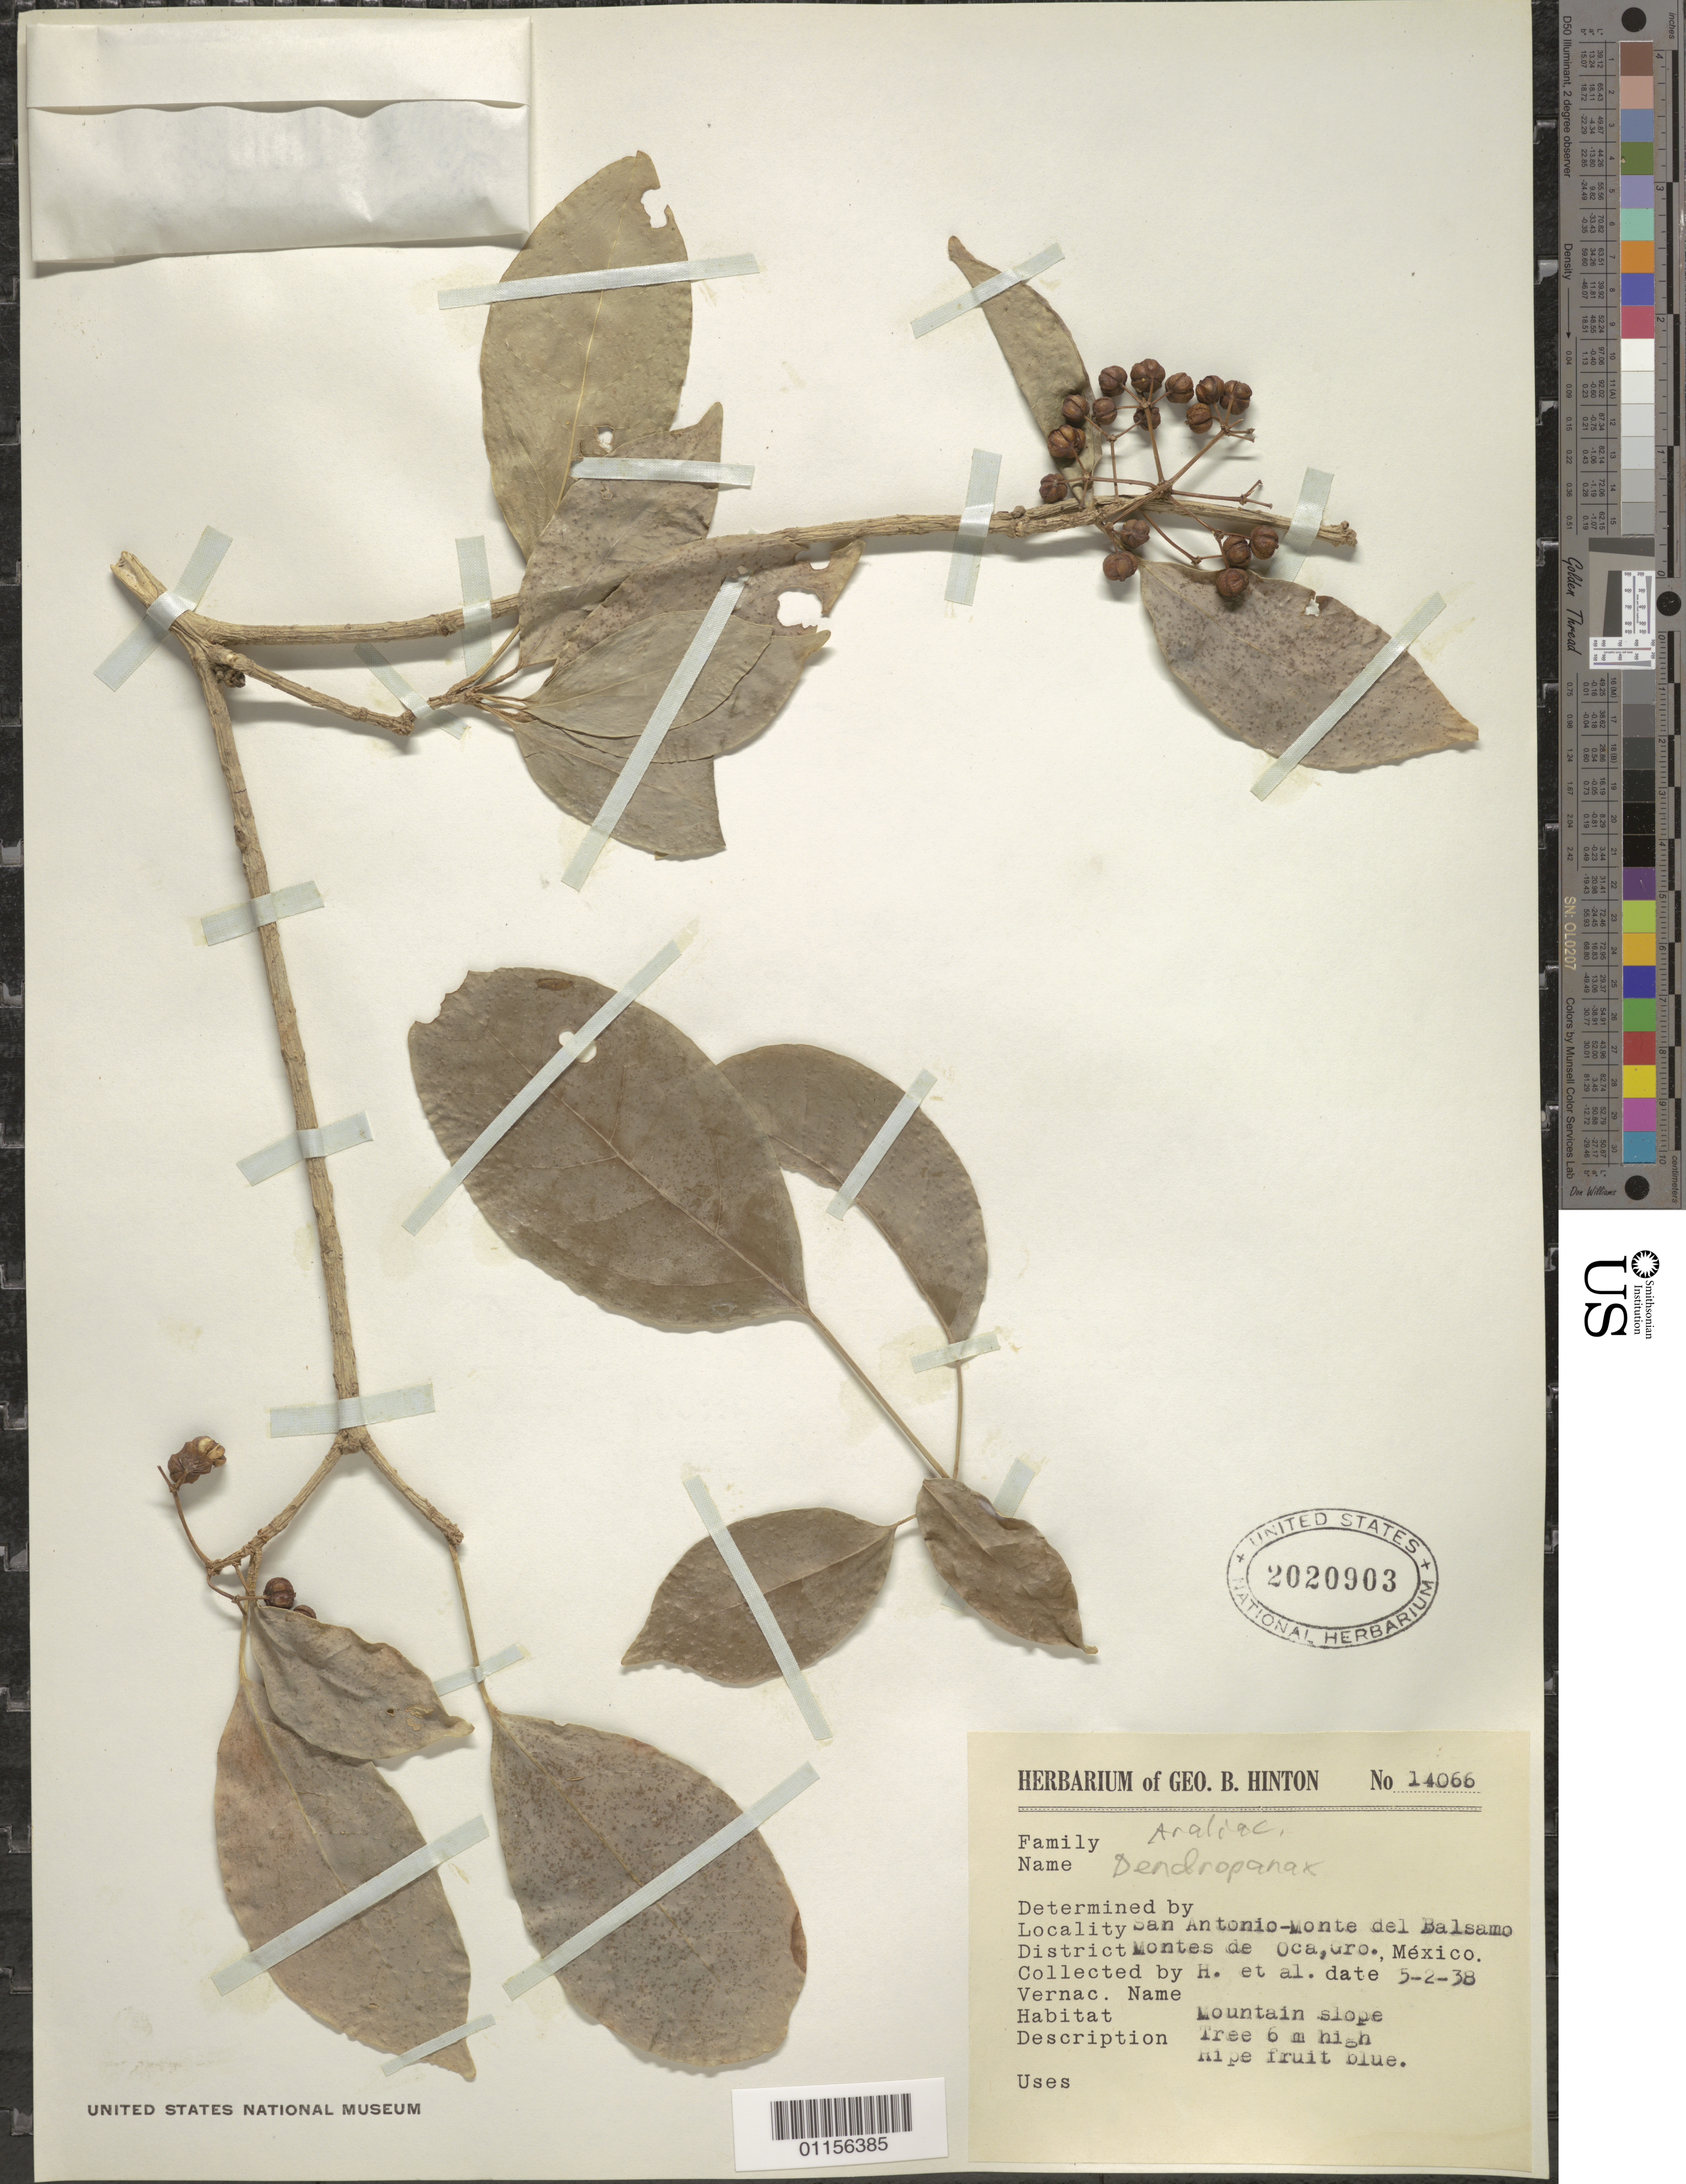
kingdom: Plantae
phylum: Tracheophyta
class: Magnoliopsida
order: Apiales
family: Araliaceae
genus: Dendropanax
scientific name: Dendropanax sp.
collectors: G. B. Hinton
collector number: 14066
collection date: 1938-02-05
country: Mexico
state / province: Guerrero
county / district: Montes de Oca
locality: San Antonio, Mt del Balsamo.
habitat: Tree.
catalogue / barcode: US 2020903